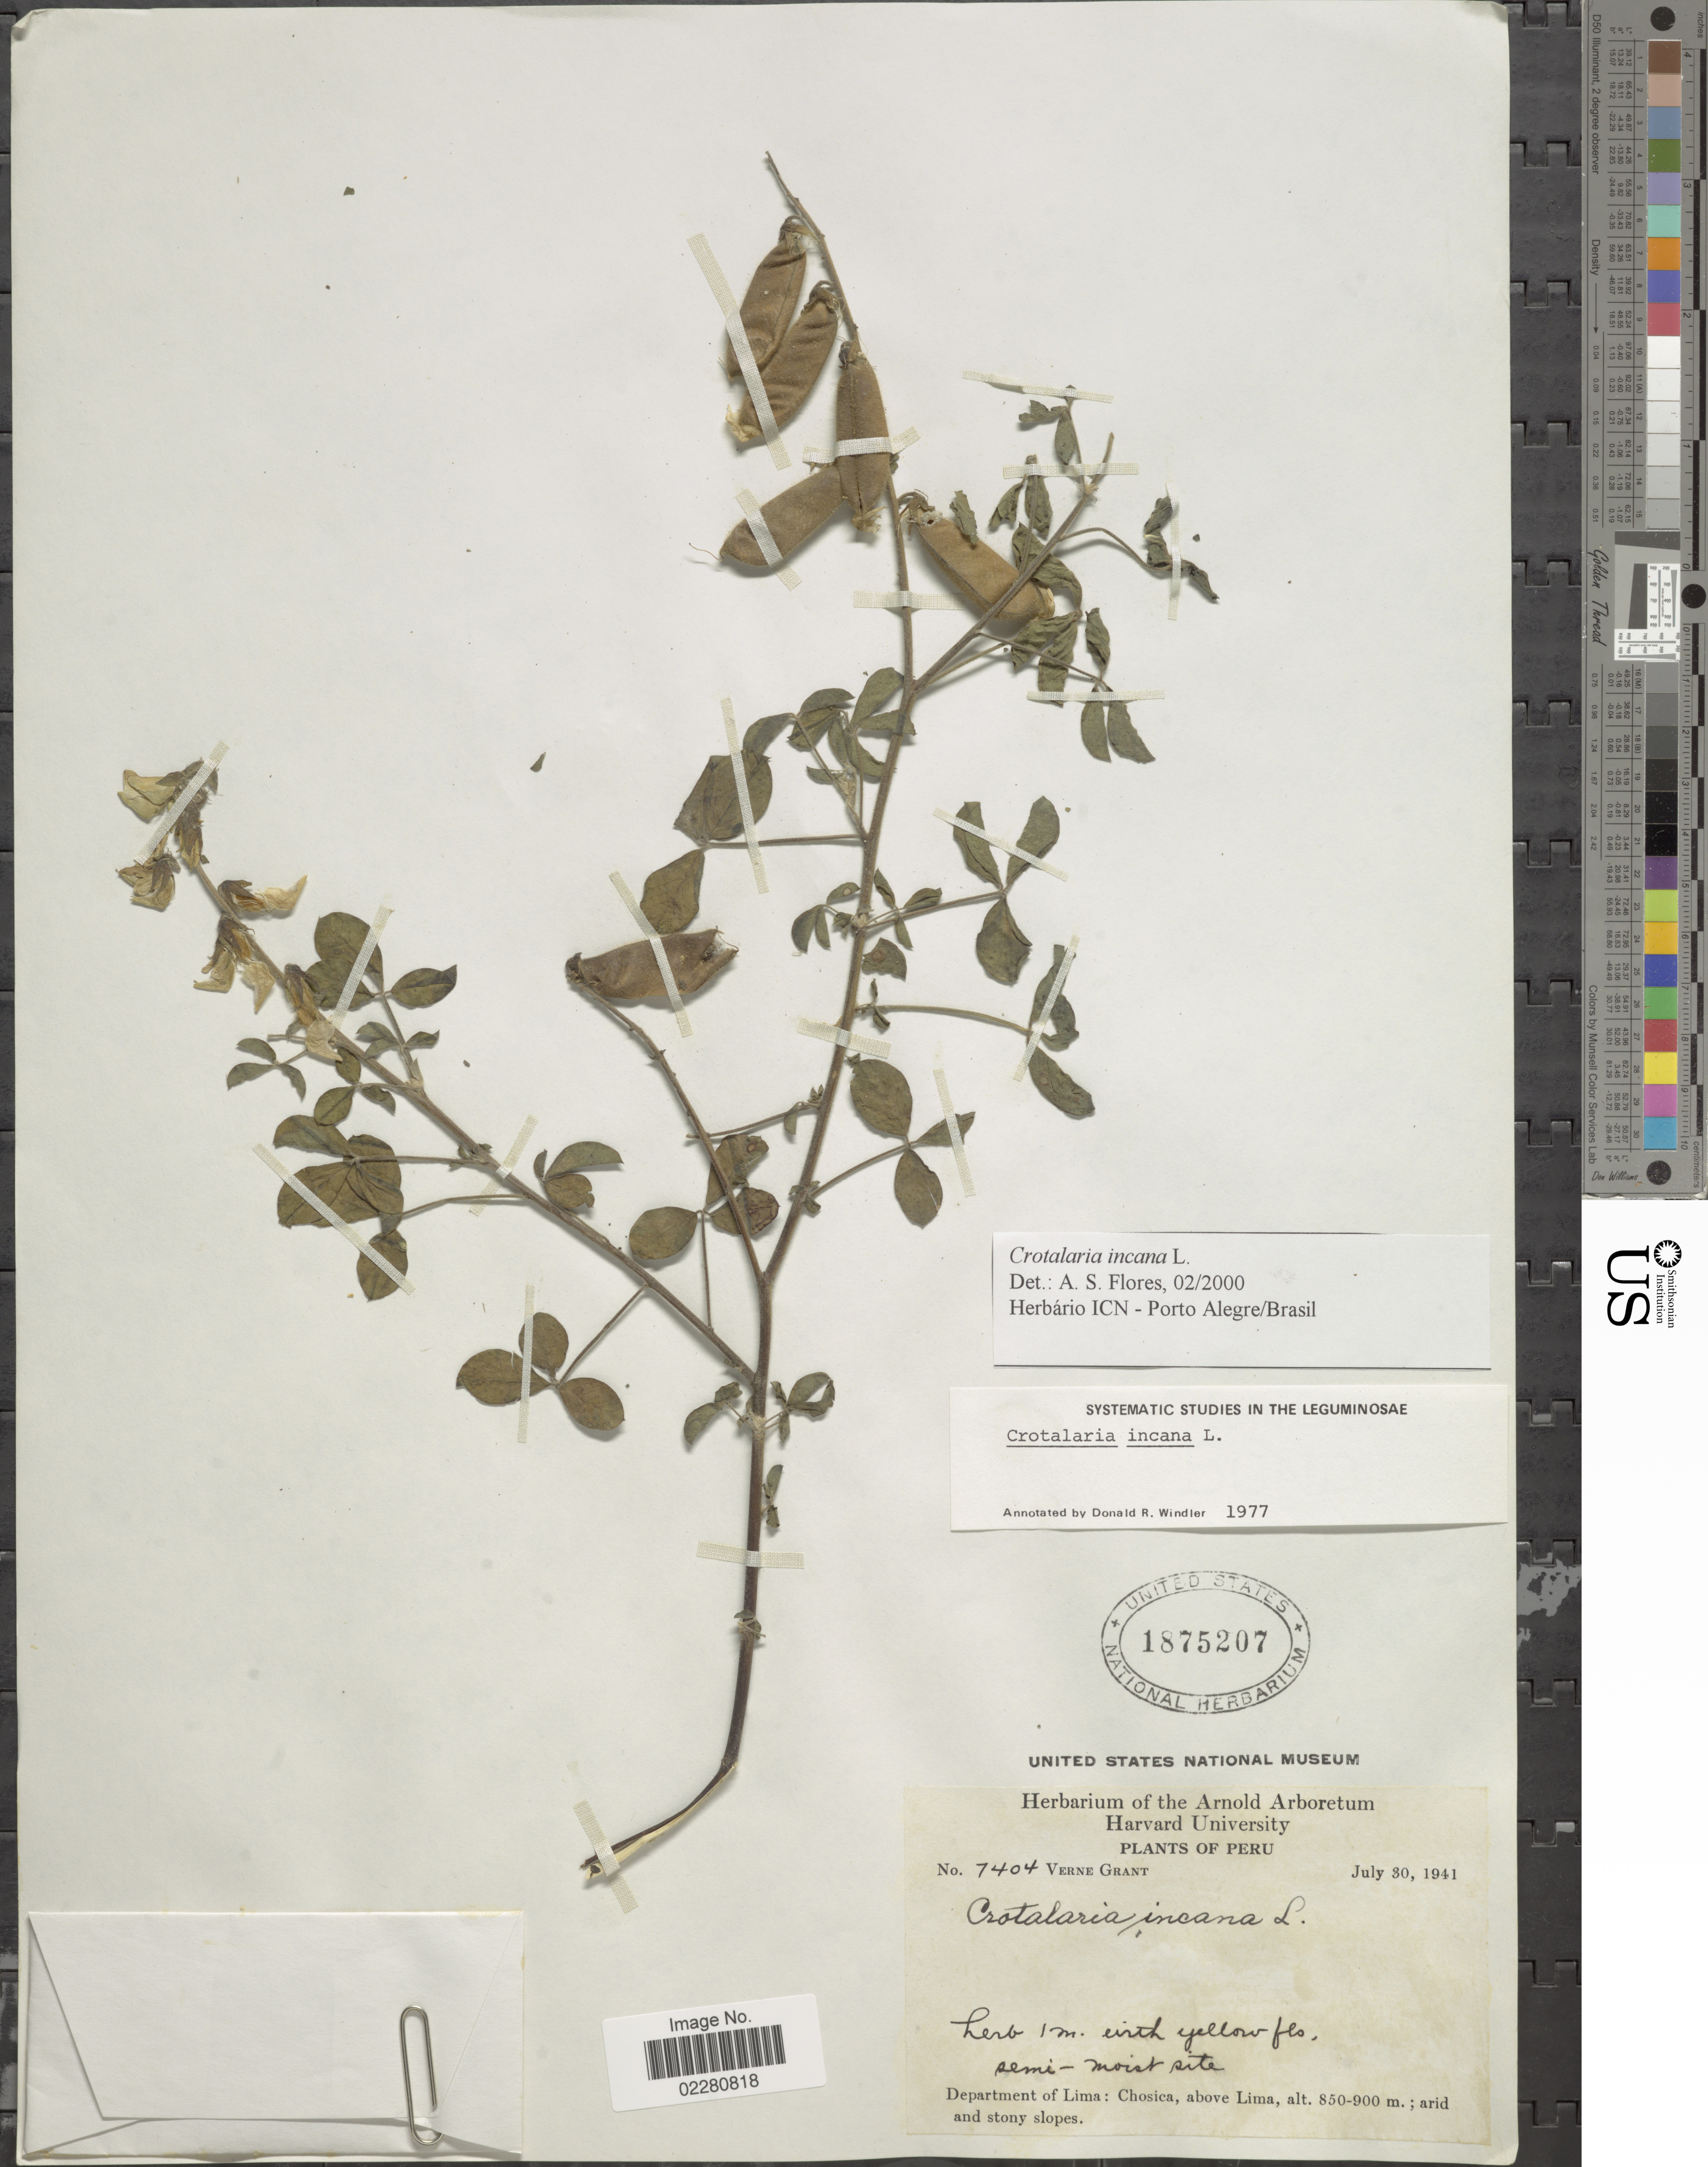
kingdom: Plantae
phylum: Tracheophyta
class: Magnoliopsida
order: Fabales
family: Fabaceae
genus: Crotalaria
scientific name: Crotalaria incana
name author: L.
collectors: V. Grant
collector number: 7404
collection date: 1941-07-30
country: Peru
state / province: Lima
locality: Department of Lima: Chosica, above Lima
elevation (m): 850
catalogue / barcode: US 1875207